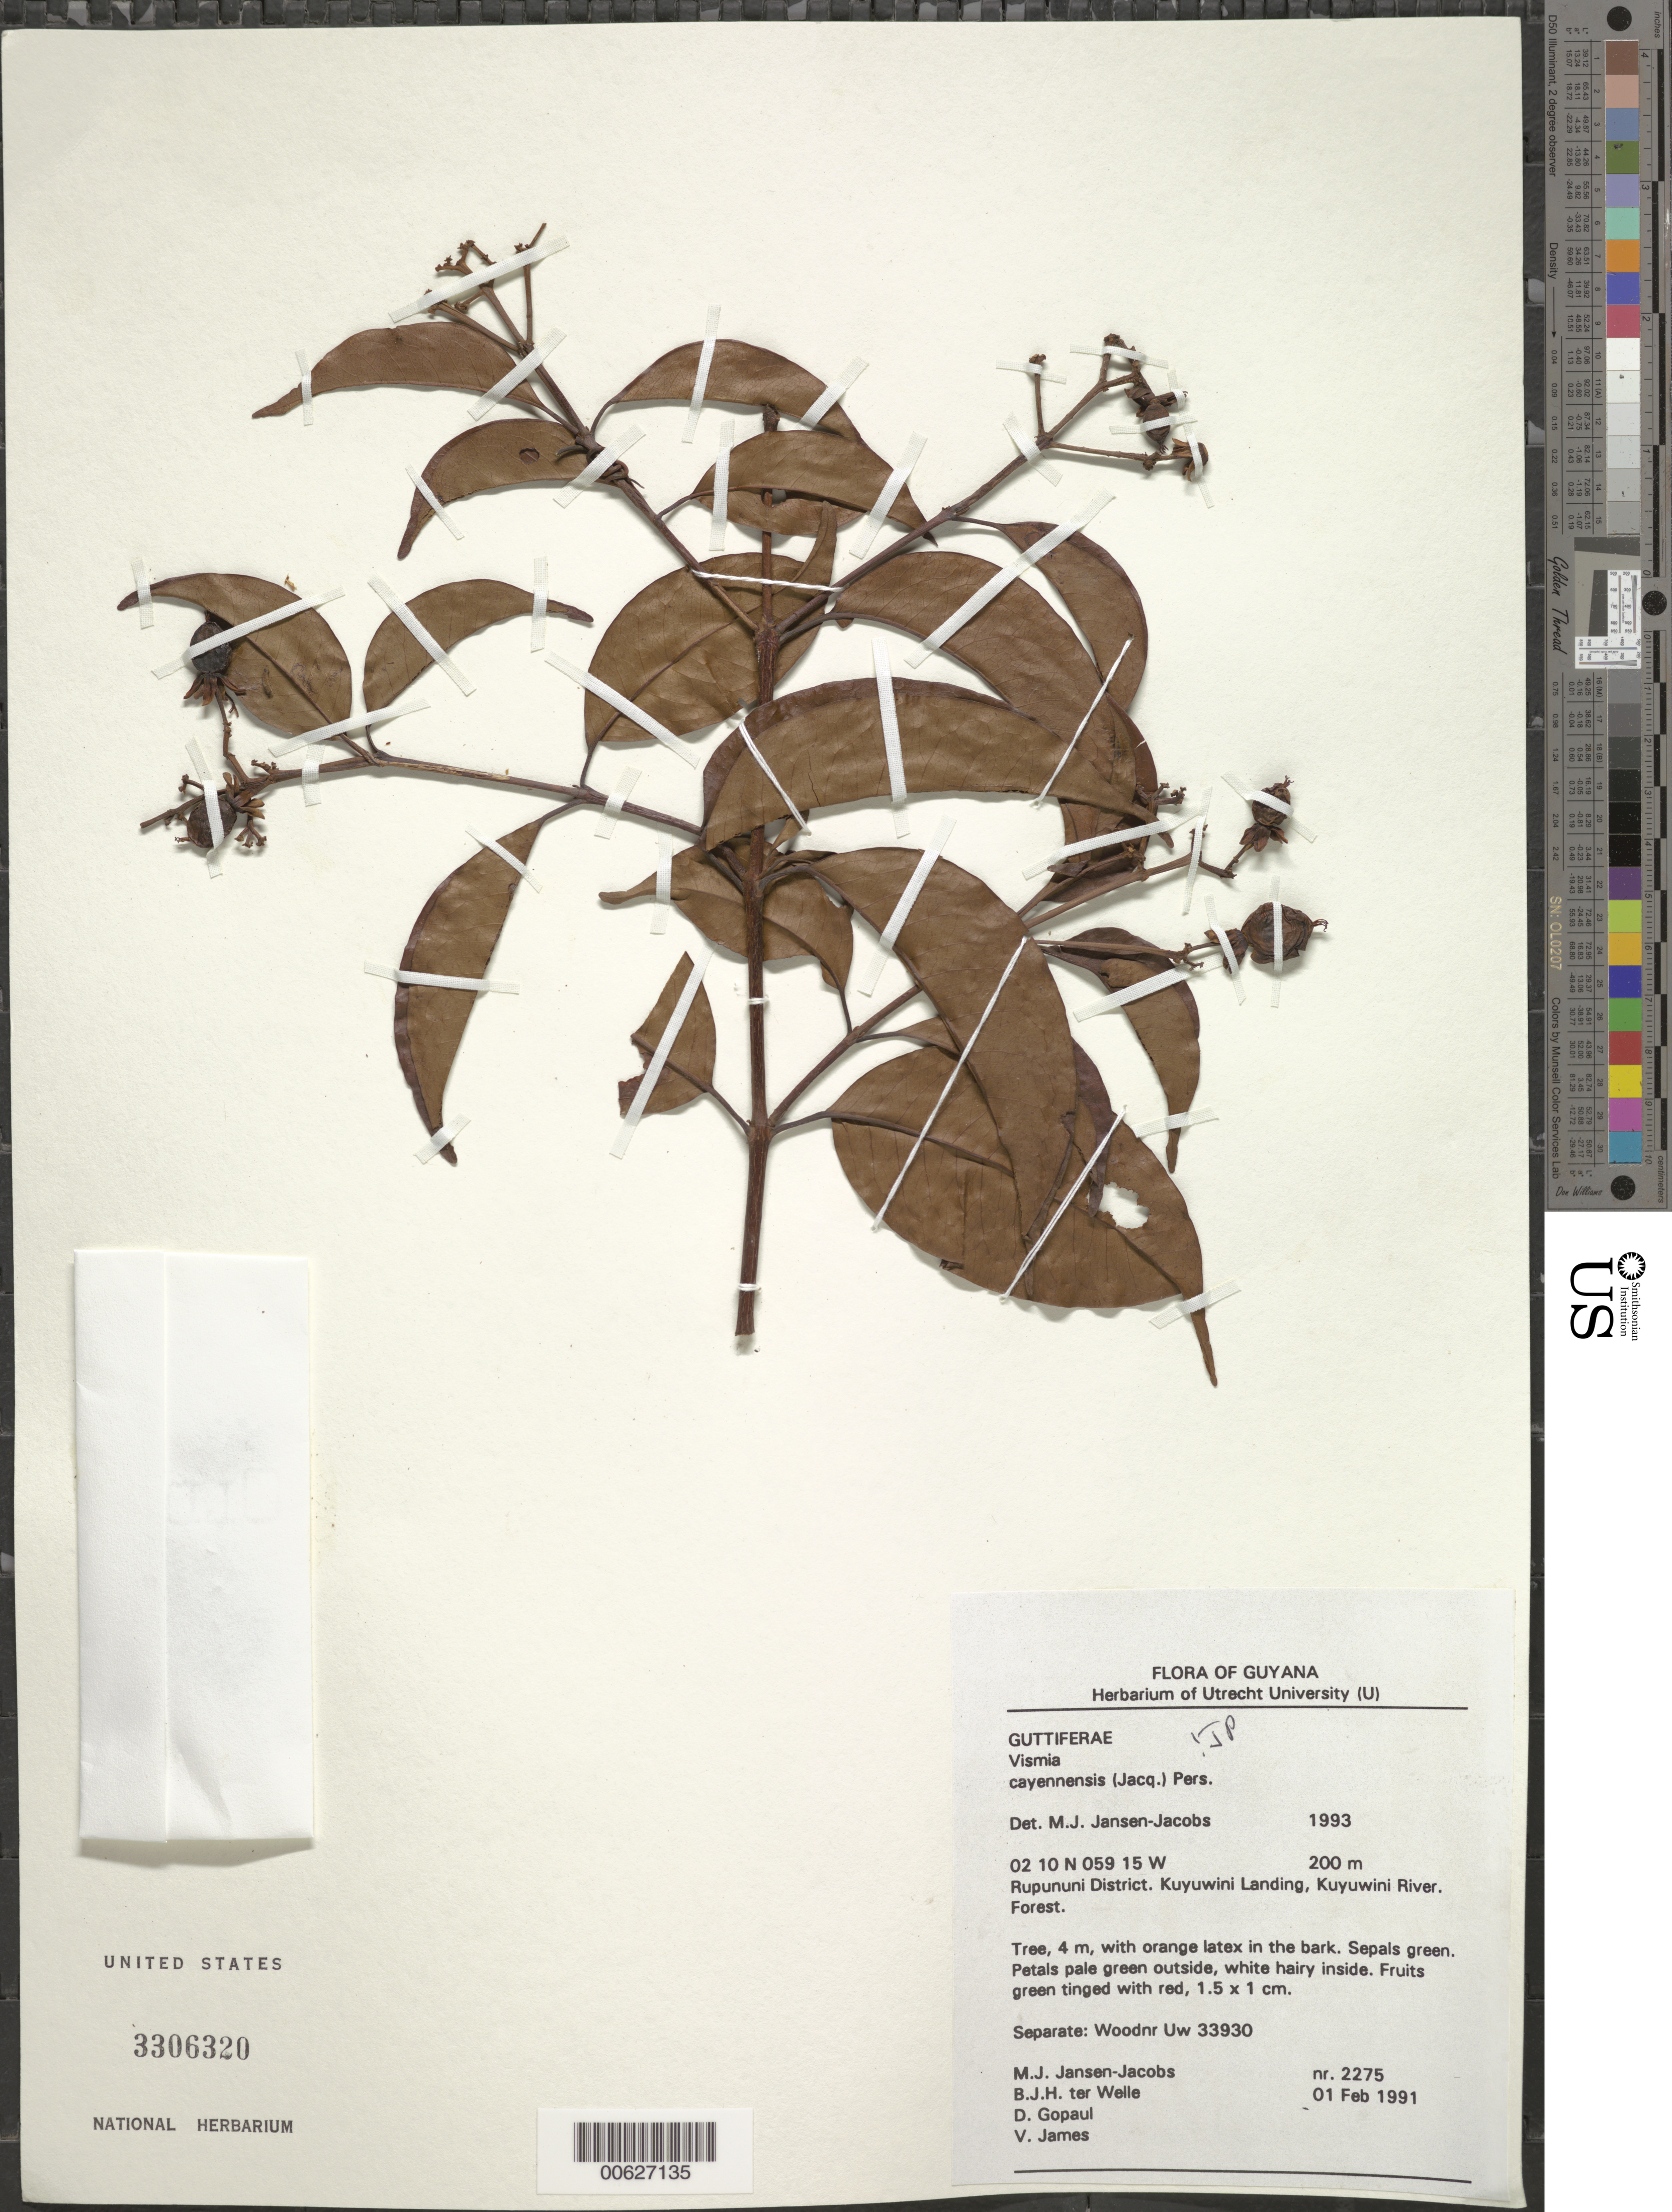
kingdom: Plantae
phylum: Tracheophyta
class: Magnoliopsida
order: Malpighiales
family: Hypericaceae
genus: Vismia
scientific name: Vismia cayennensis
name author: (Jacq.) Pers.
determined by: Jansen-Jacobs, M. J., (U), Nationaal Herbarium Nederland, Utrecht University branch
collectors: M. J. Jansen-Jacobs, B. Welle, D. Gopaul & V. James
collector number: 2275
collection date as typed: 1-Feb-91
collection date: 1991-02-01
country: Guyana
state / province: U. Takutu-U. Essequibo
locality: Kuyuwini Landing, Kuyuwini River, Rupununi District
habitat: Forest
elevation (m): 200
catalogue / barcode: US 3306320